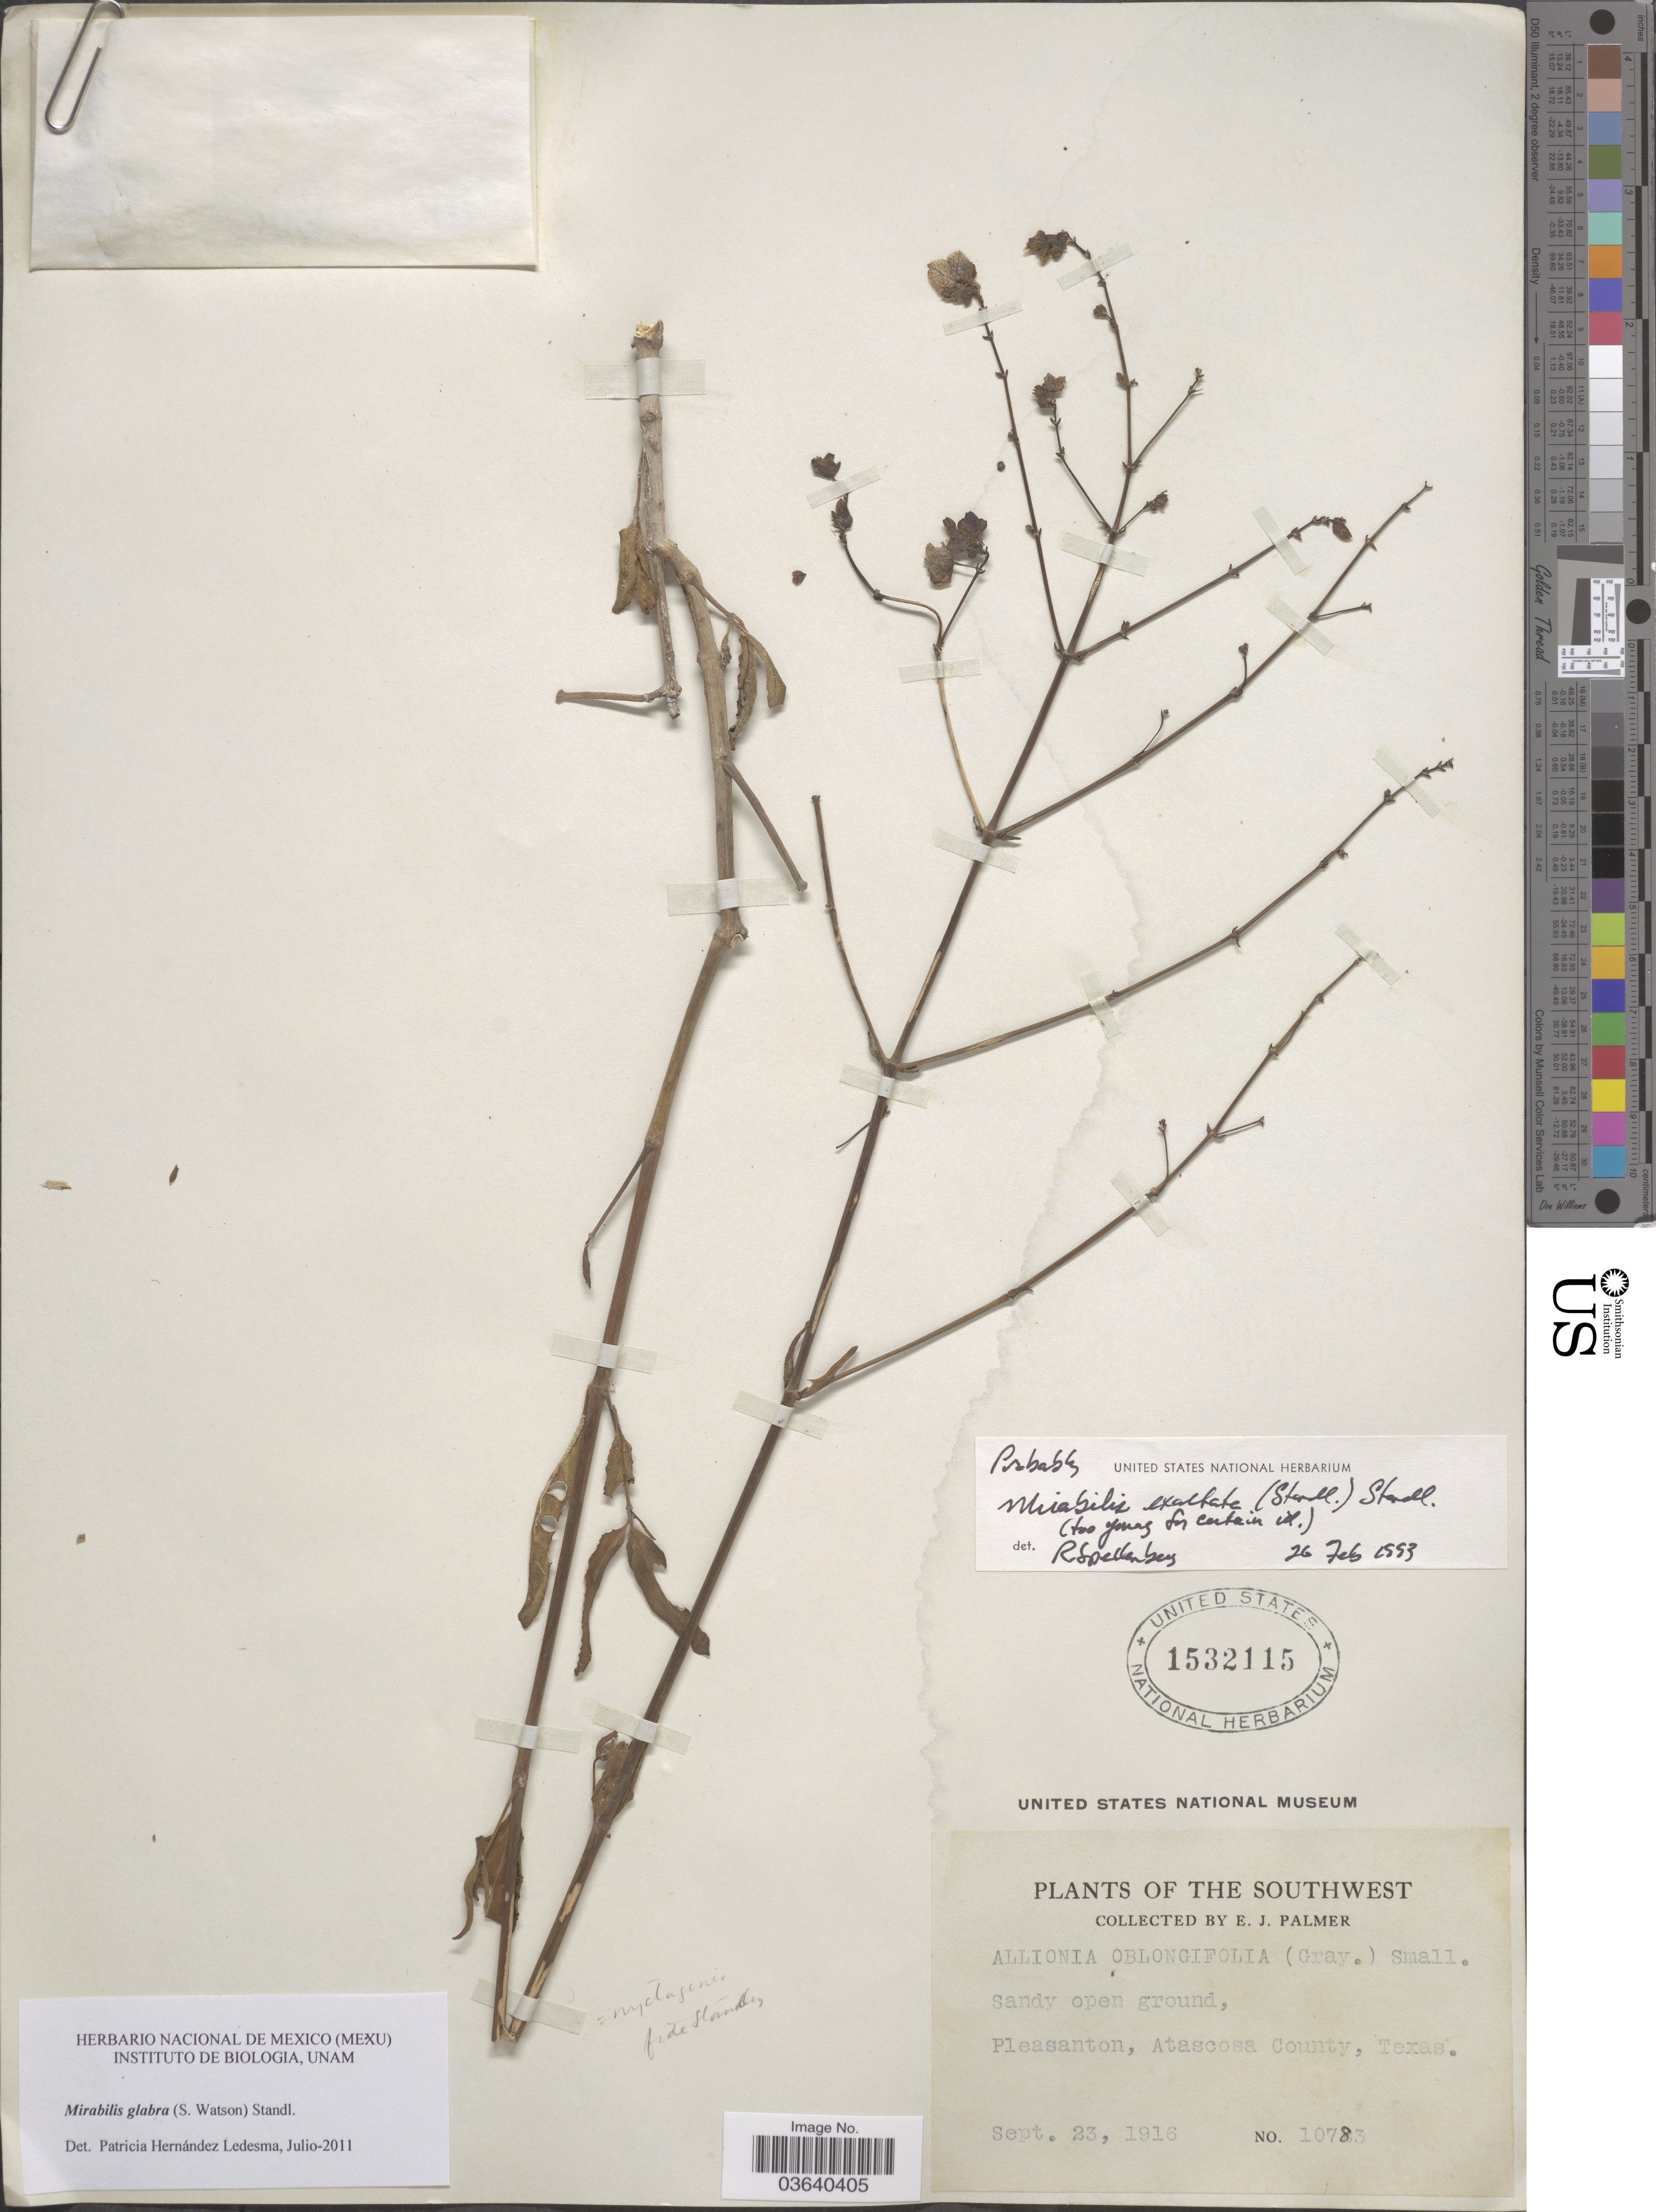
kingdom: Plantae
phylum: Tracheophyta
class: Magnoliopsida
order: Caryophyllales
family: Nyctaginaceae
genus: Mirabilis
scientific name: Mirabilis glabra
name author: (S. Watson) Standl.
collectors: E. J. Palmer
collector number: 10783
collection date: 1916-09-23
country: United States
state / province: Texas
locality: The Southwest. Pleasanton, Atascosa County.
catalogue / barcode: US 1532115